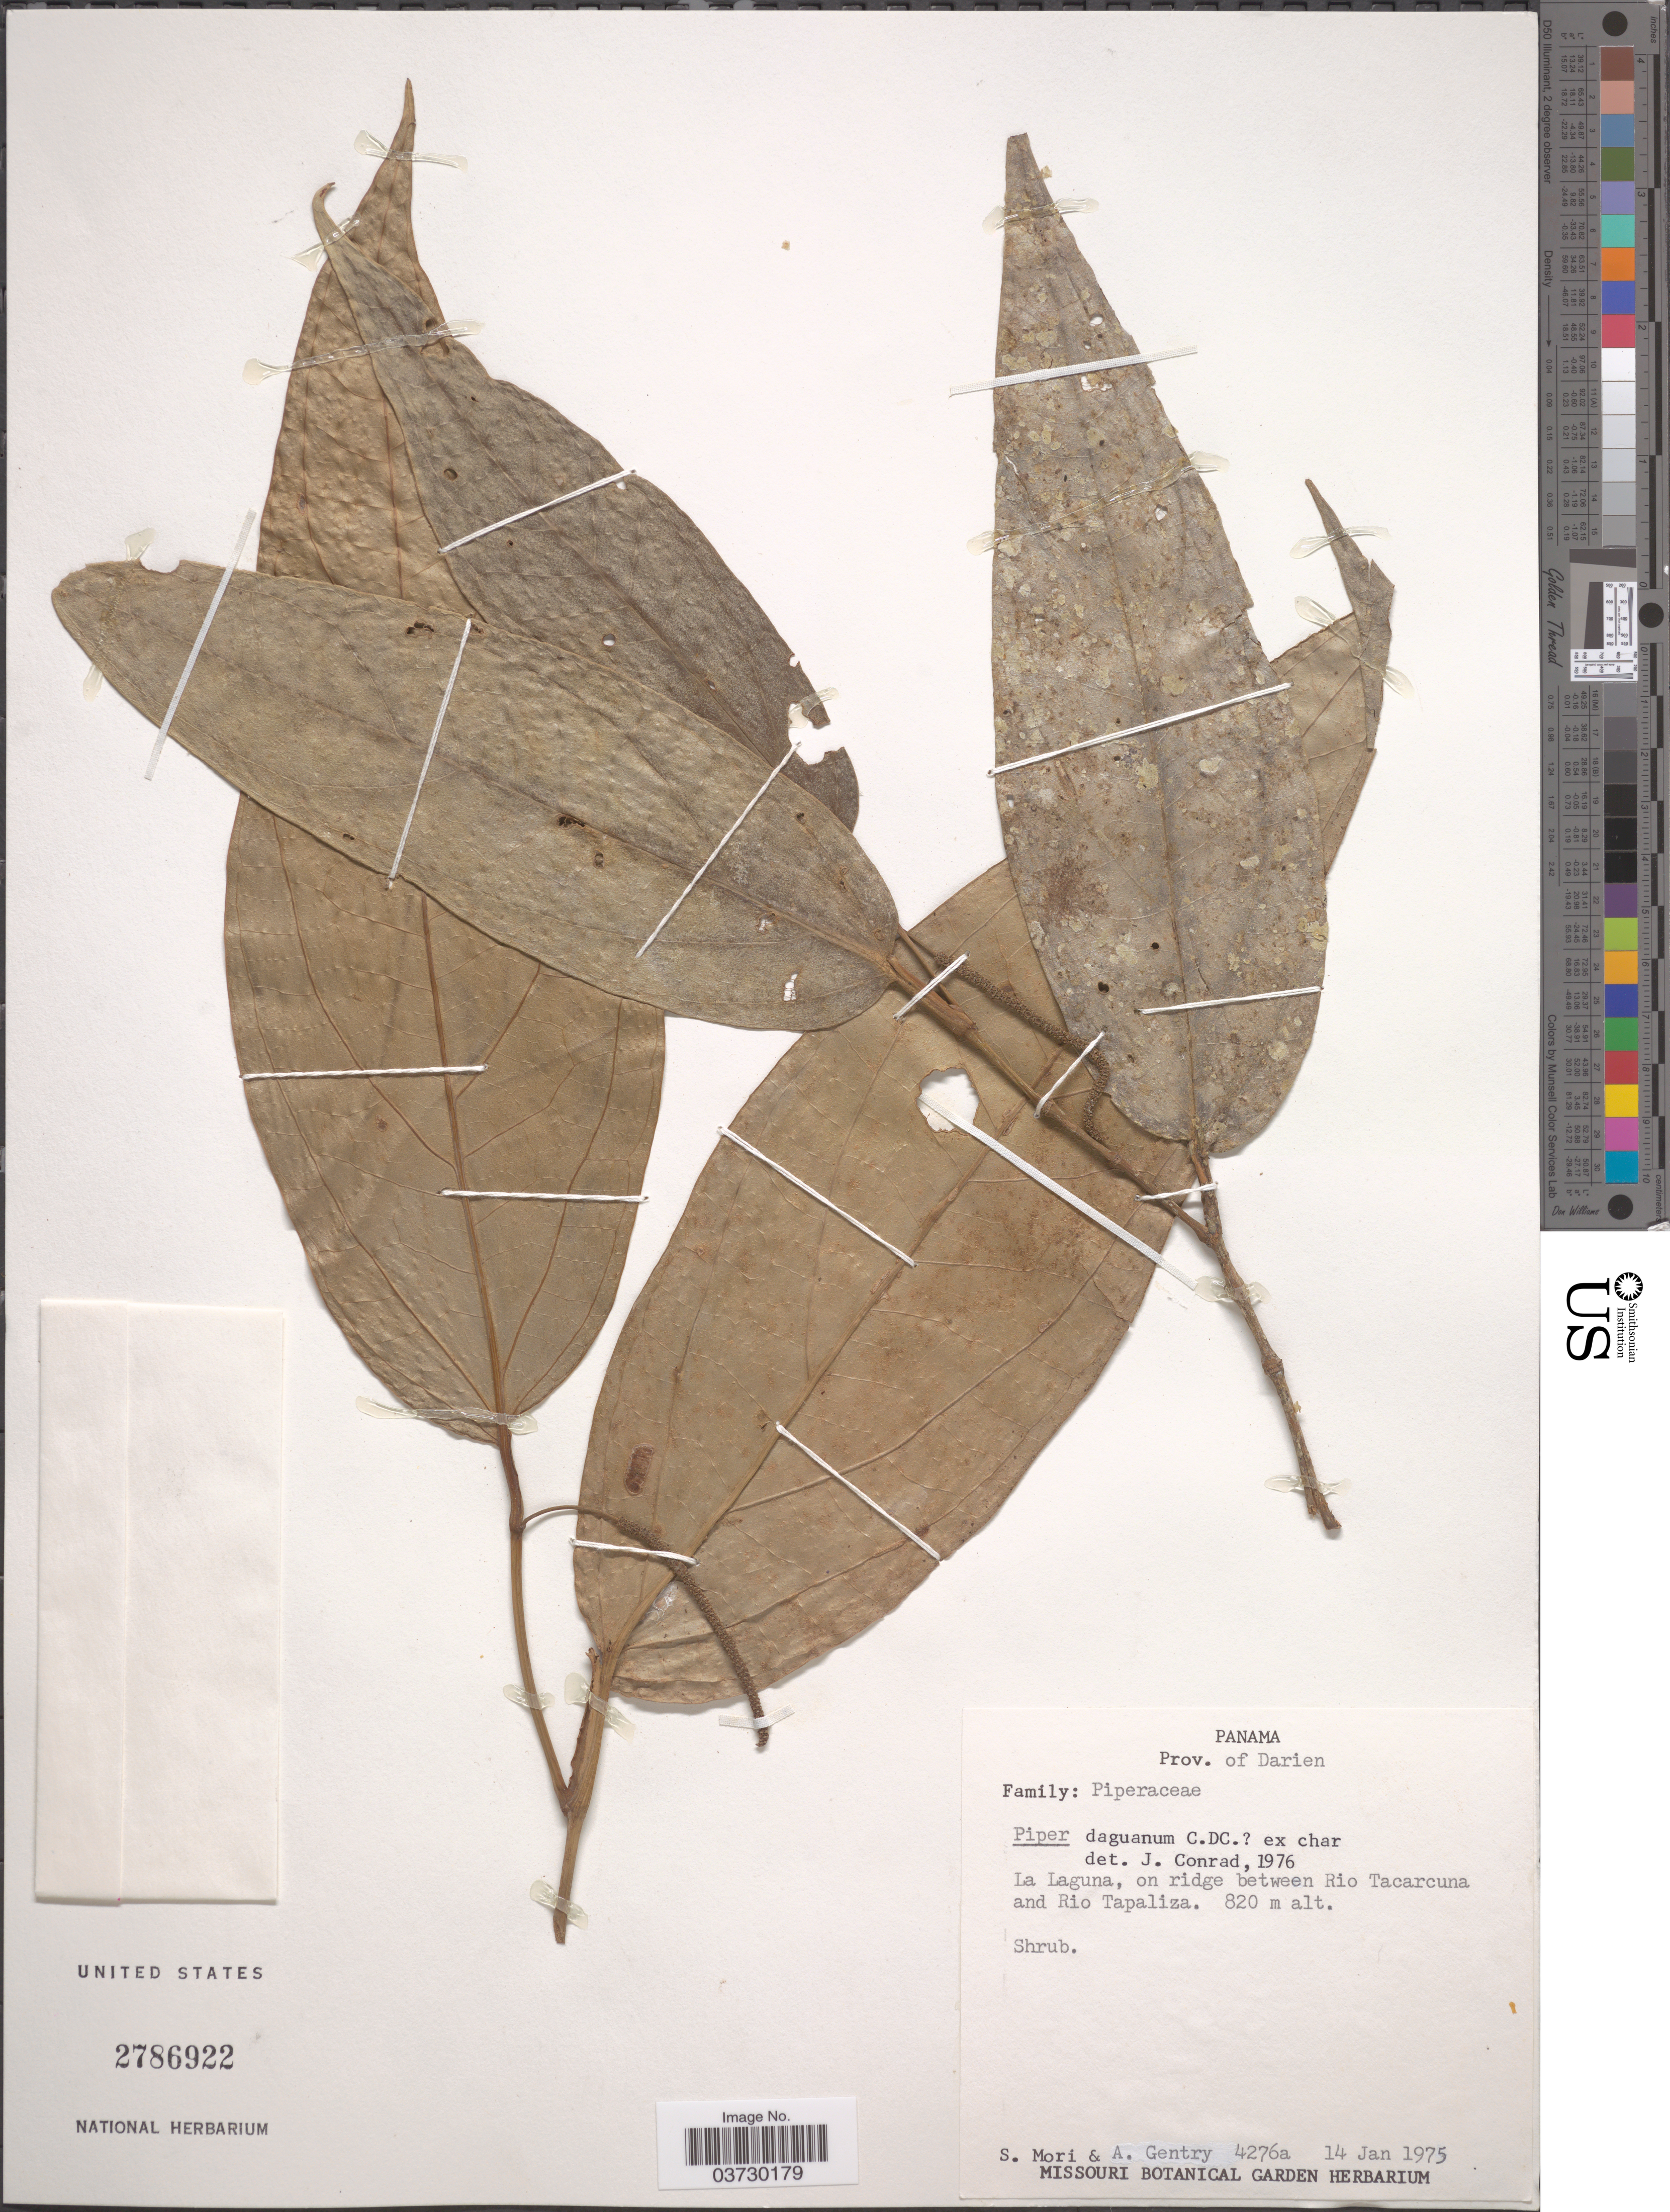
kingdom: Plantae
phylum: Tracheophyta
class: Magnoliopsida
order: Piperales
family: Piperaceae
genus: Piper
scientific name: Piper daguanum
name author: C. DC.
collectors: S. Mori & A. H. Gentry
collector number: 4276a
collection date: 1975-01-14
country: Panama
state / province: Darien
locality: La Laguna, on ridge between Rio Tacarcuna and Rio Tapaliza.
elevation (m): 820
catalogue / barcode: US 2786933